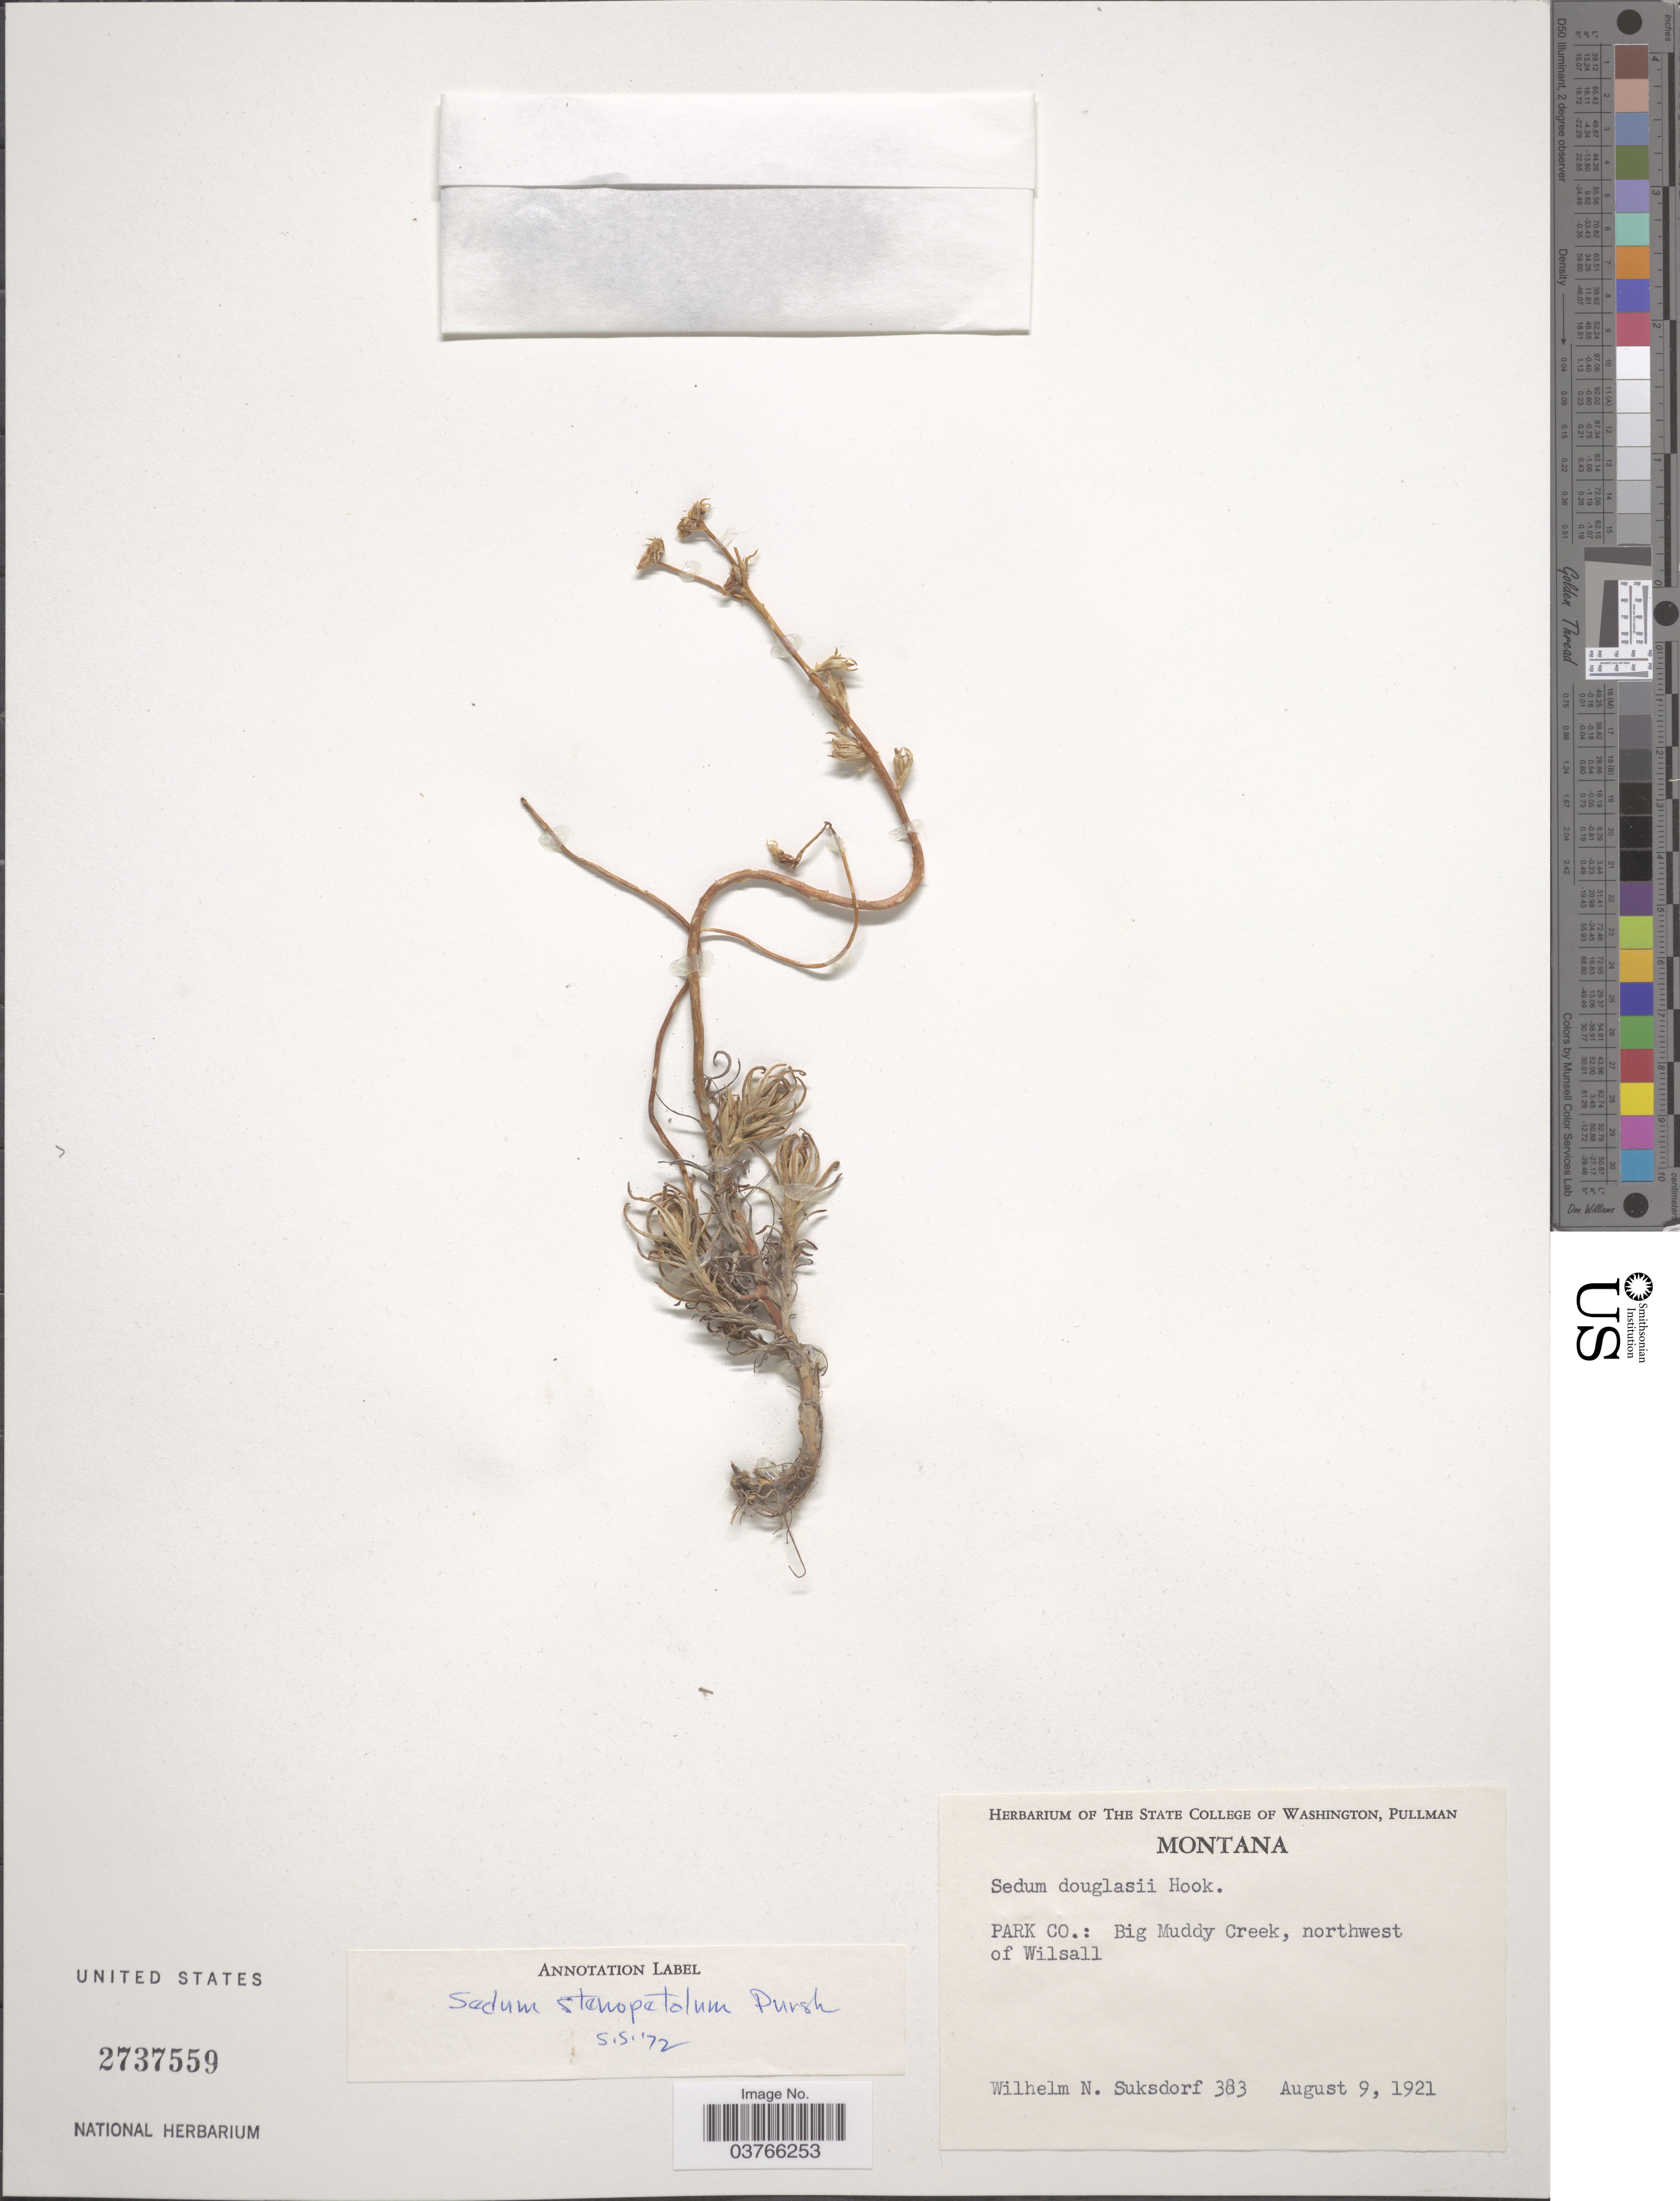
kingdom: Plantae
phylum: Tracheophyta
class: Magnoliopsida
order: Saxifragales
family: Crassulaceae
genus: Sedum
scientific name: Sedum lanceolatum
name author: Torr.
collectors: W. N. Suksdorf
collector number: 383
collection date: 1921-08-09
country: United States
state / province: Montana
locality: Park Co: Big Muddy Creek, northwest of Wilsall.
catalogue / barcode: US 2737559